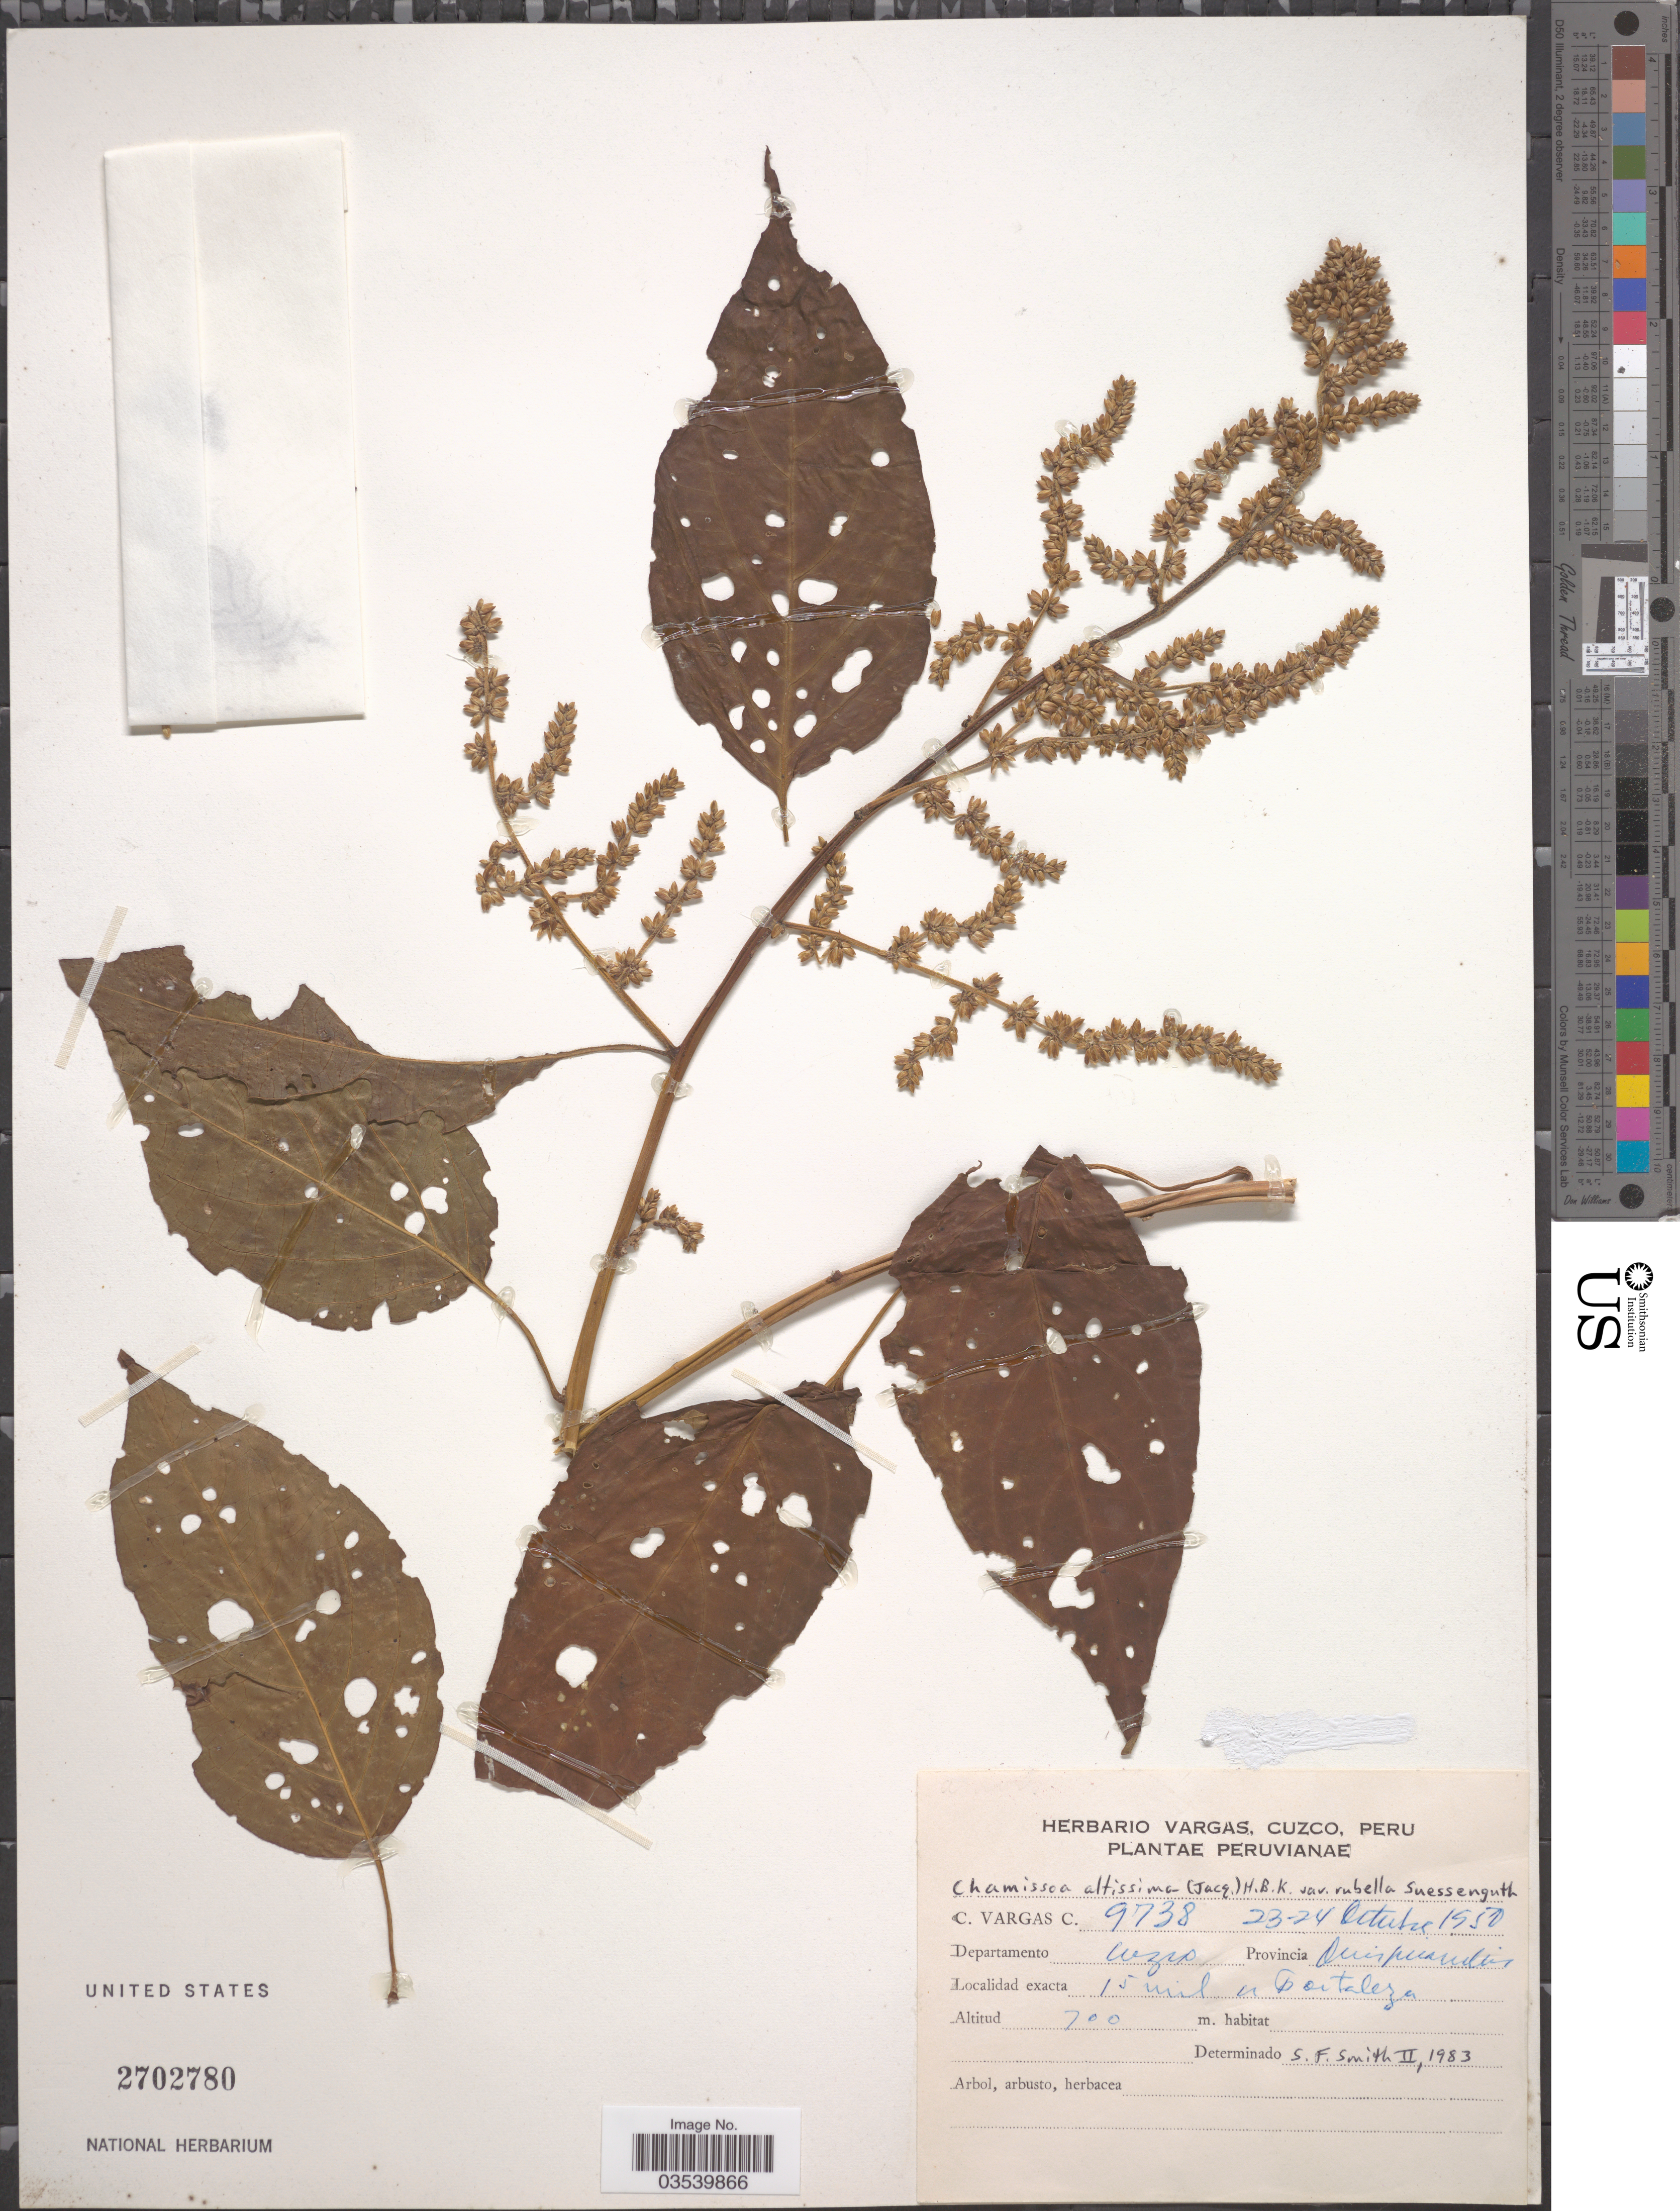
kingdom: Plantae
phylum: Tracheophyta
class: Magnoliopsida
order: Caryophyllales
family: Amaranthaceae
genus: Chamissoa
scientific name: Chamissoa altissima var. rubella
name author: Suess.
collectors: C. Vargas Calderón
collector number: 9738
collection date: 1950-10-23/1950-10-24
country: Peru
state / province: Cusco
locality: Departamento Cuzco. Provincia Quispicanchis. 15 mil a Fortaleza.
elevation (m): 700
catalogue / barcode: US 2702780